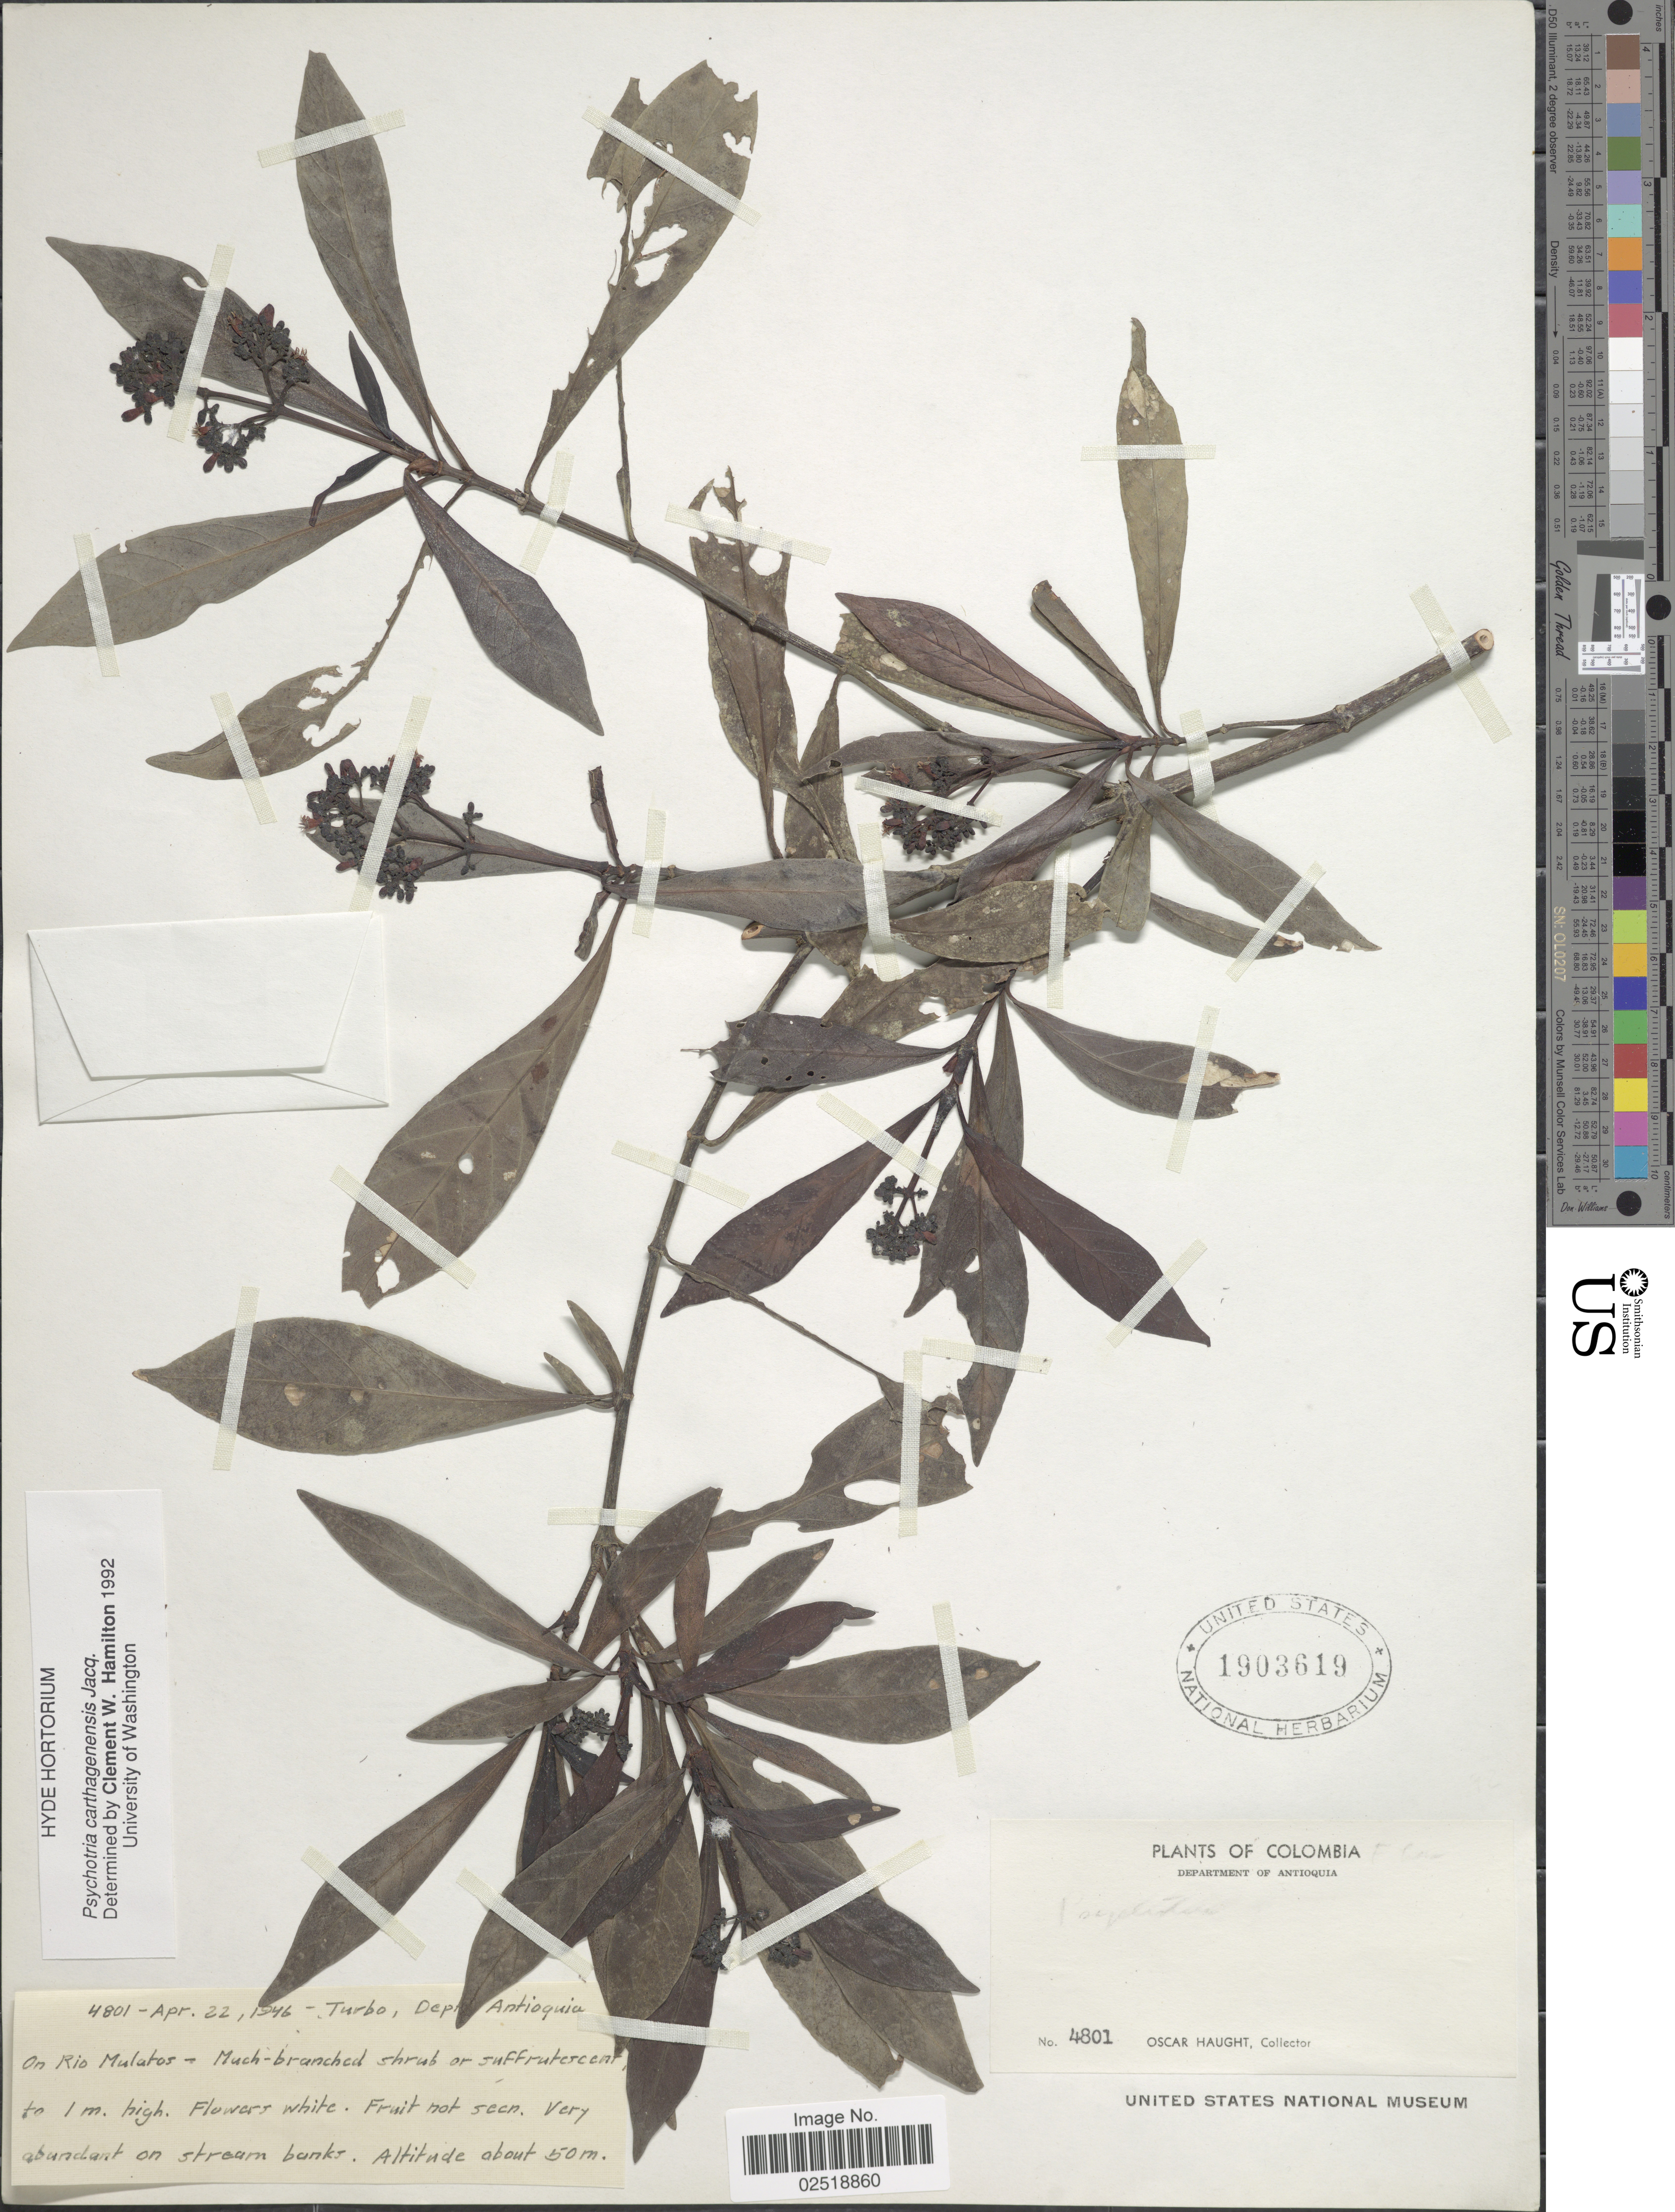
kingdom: Plantae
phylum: Tracheophyta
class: Magnoliopsida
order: Gentianales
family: Rubiaceae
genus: Psychotria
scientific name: Psychotria carthagenensis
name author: Jacq.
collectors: O. Haught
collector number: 4801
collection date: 1946-04-22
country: Colombia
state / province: Antioquia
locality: Department of Antioquia, On Rio Mulatos, Very abundant on stream bank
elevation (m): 50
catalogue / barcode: US 1903619